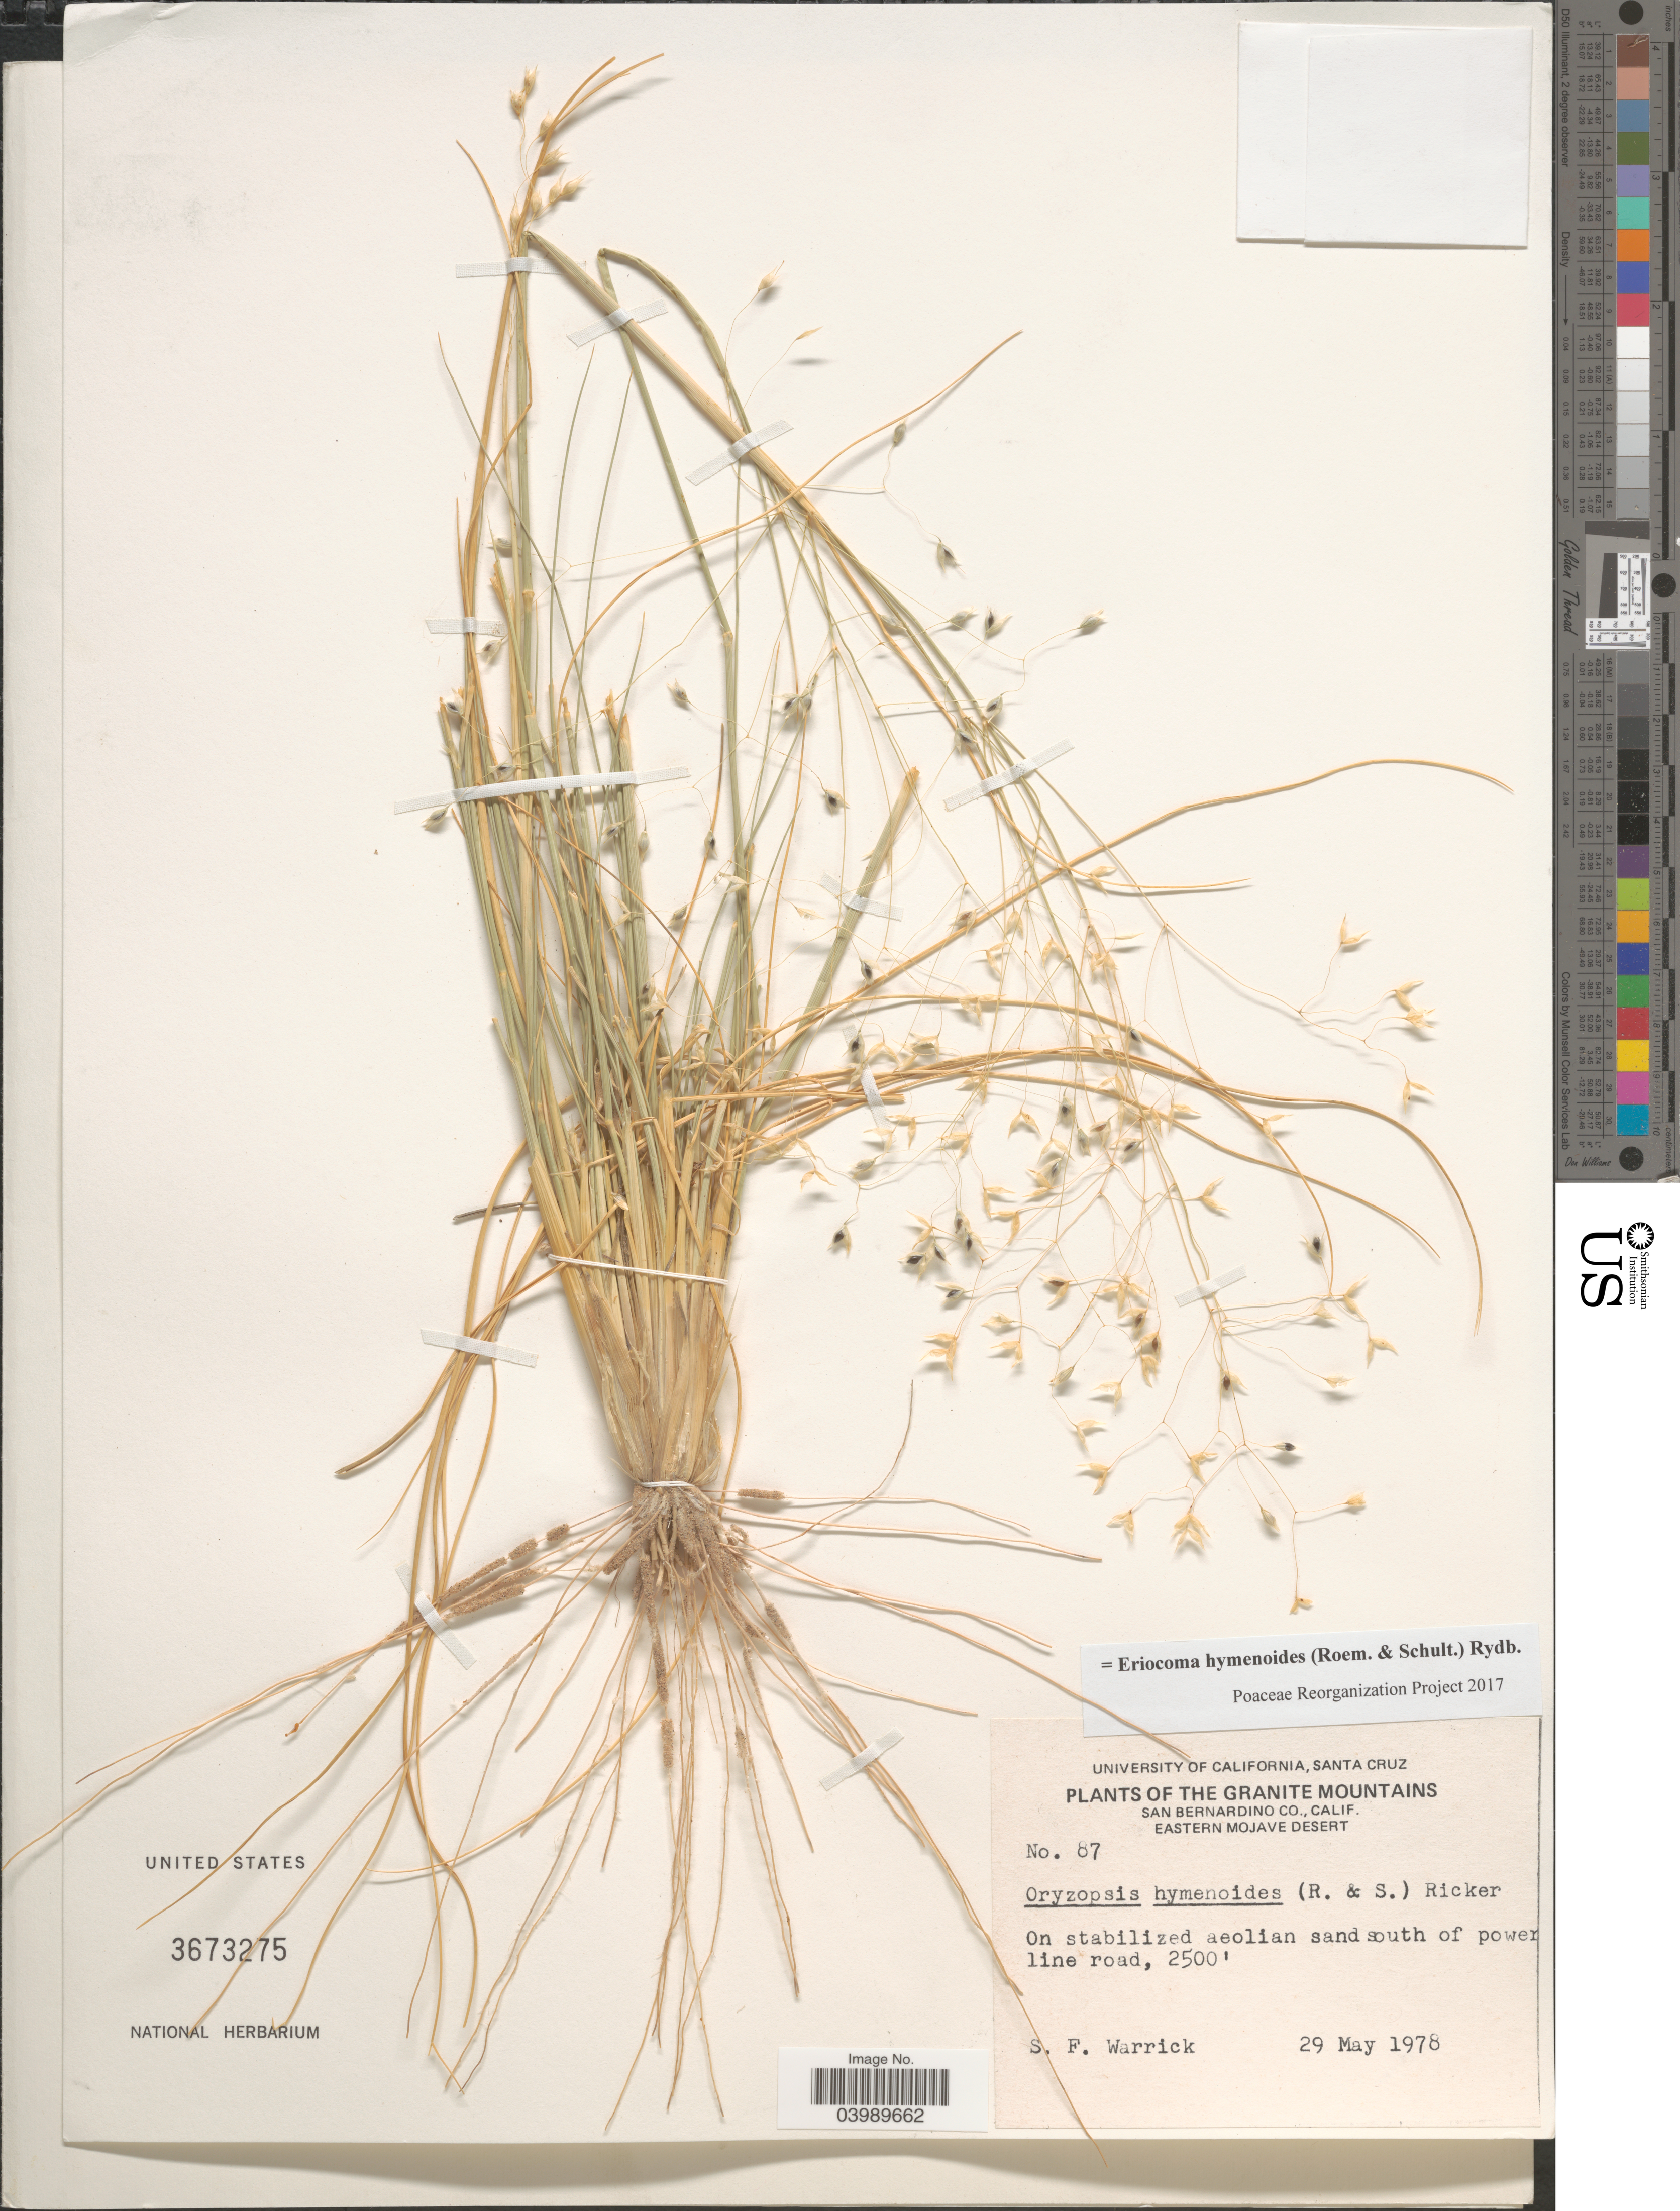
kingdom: Plantae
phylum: Tracheophyta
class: Liliopsida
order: Poales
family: Poaceae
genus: Eriocoma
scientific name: Eriocoma hymenoides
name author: (Roem. & Schult.) Rydb.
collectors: S. Warrick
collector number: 87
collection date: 1978-05-29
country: United States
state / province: California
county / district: San Bernardino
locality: The Granite Mountains. San Bernardino Co., eastern Mojave Desert. On stabilized aeolian sand south of power line road.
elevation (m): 762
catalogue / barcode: US 3673275